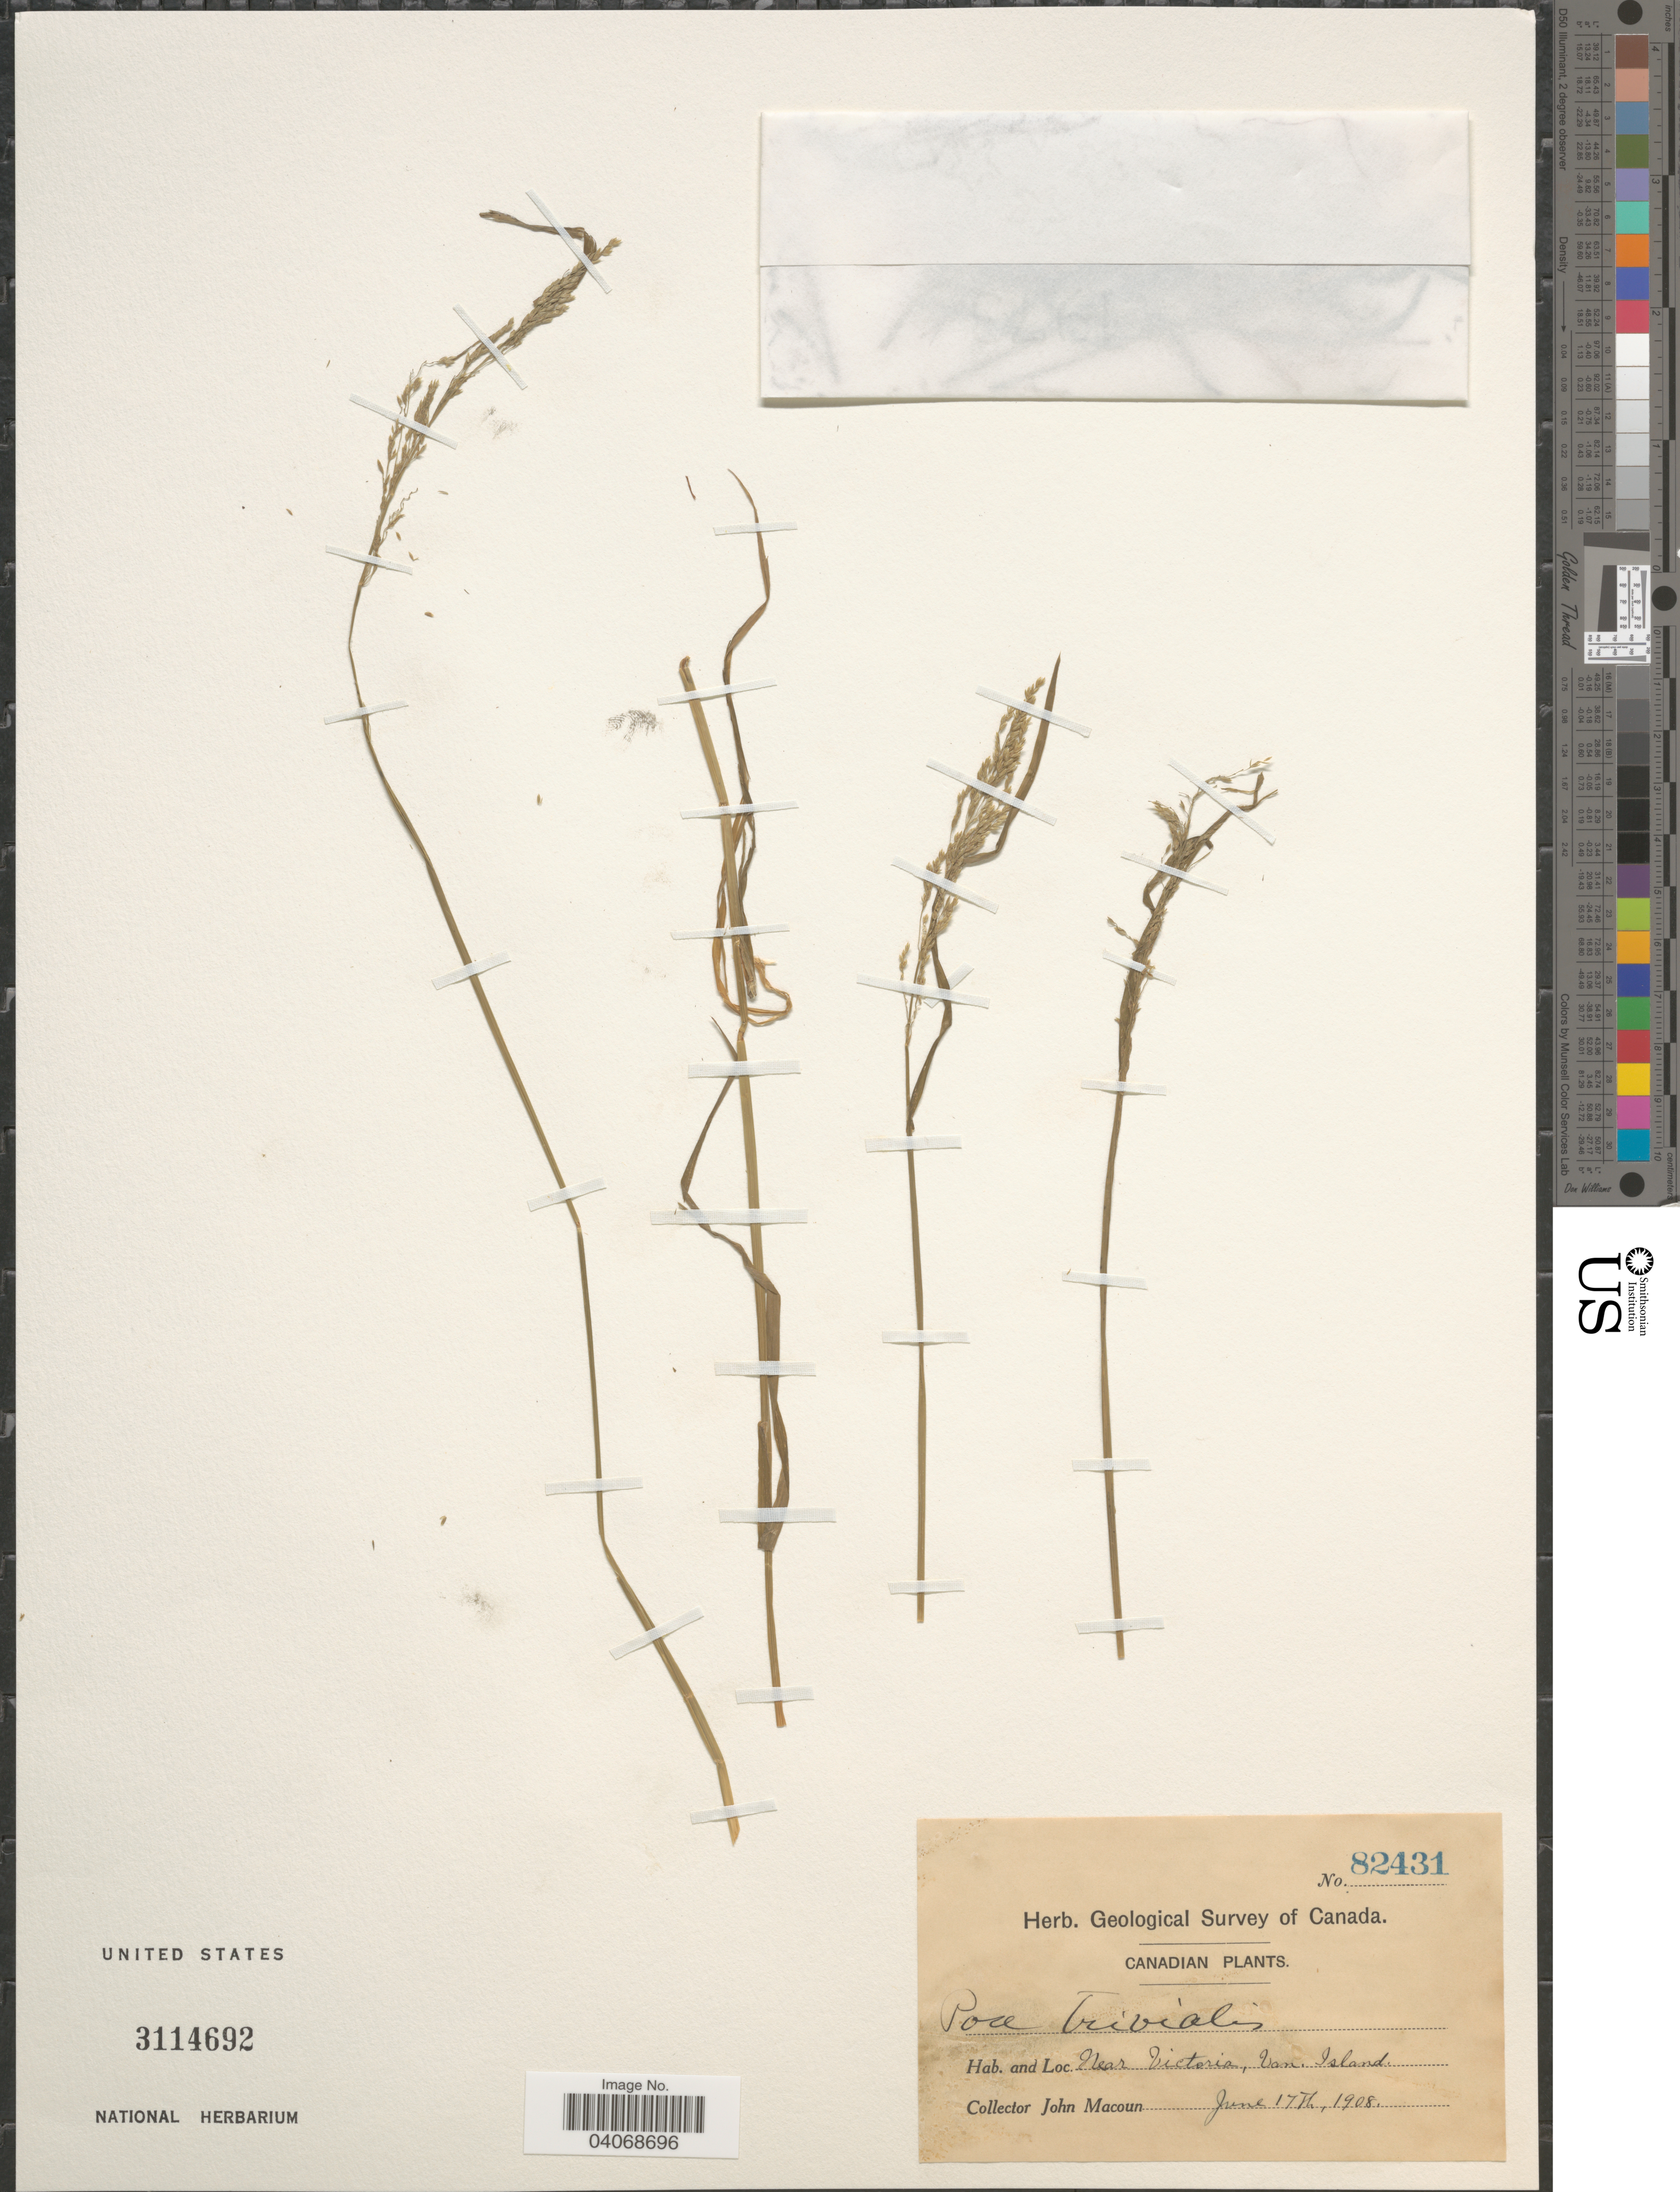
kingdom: Plantae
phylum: Tracheophyta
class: Liliopsida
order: Poales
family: Poaceae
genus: Poa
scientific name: Poa trivialis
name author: L.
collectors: J. Macoun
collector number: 82431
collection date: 1908-06-17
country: Canada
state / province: British Columbia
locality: Herb. Geological Survey of Canada. Near Victoria, Van. Island.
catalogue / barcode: US 3114692